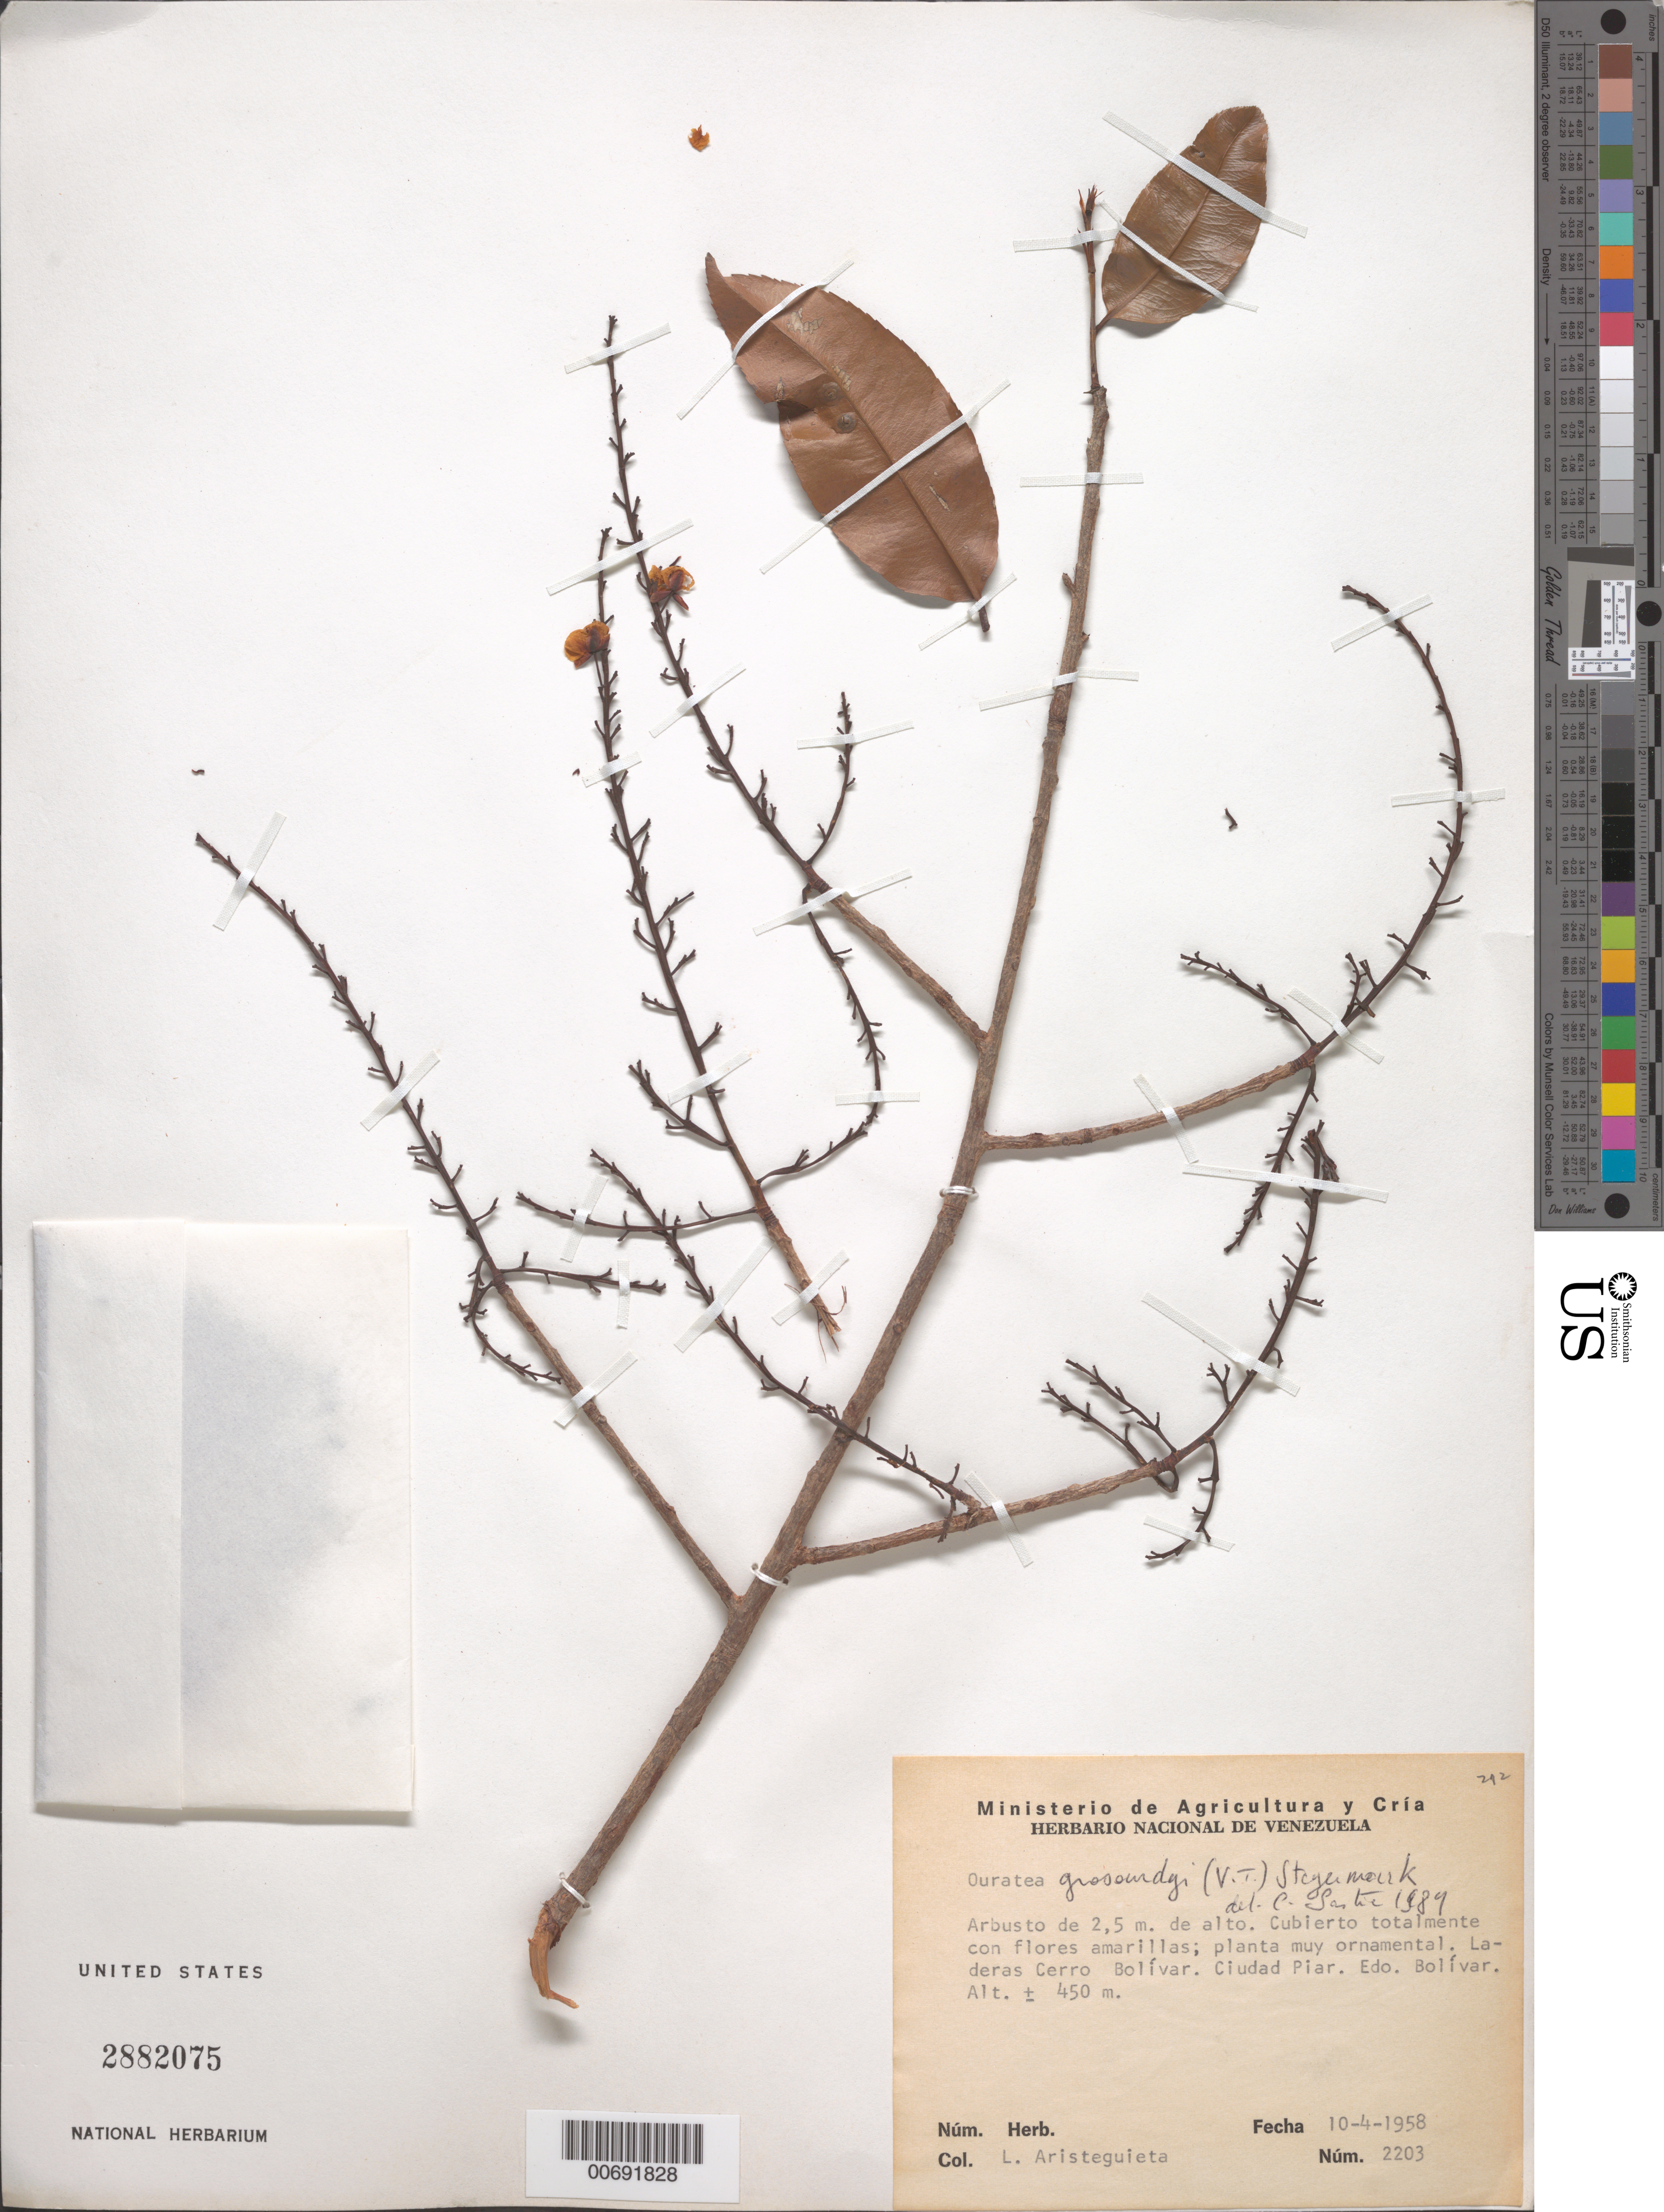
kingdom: Plantae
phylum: Tracheophyta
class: Magnoliopsida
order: Malpighiales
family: Ochnaceae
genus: Ouratea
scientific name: Ouratea grosourdyi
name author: (Tiegh.) Steyerm.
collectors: L. Aristeguieta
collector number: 2203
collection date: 1958-04-10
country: Venezuela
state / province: Bolivar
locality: Laderas Cerro Bolívar. Ciudad Piar.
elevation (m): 450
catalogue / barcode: US 2882075